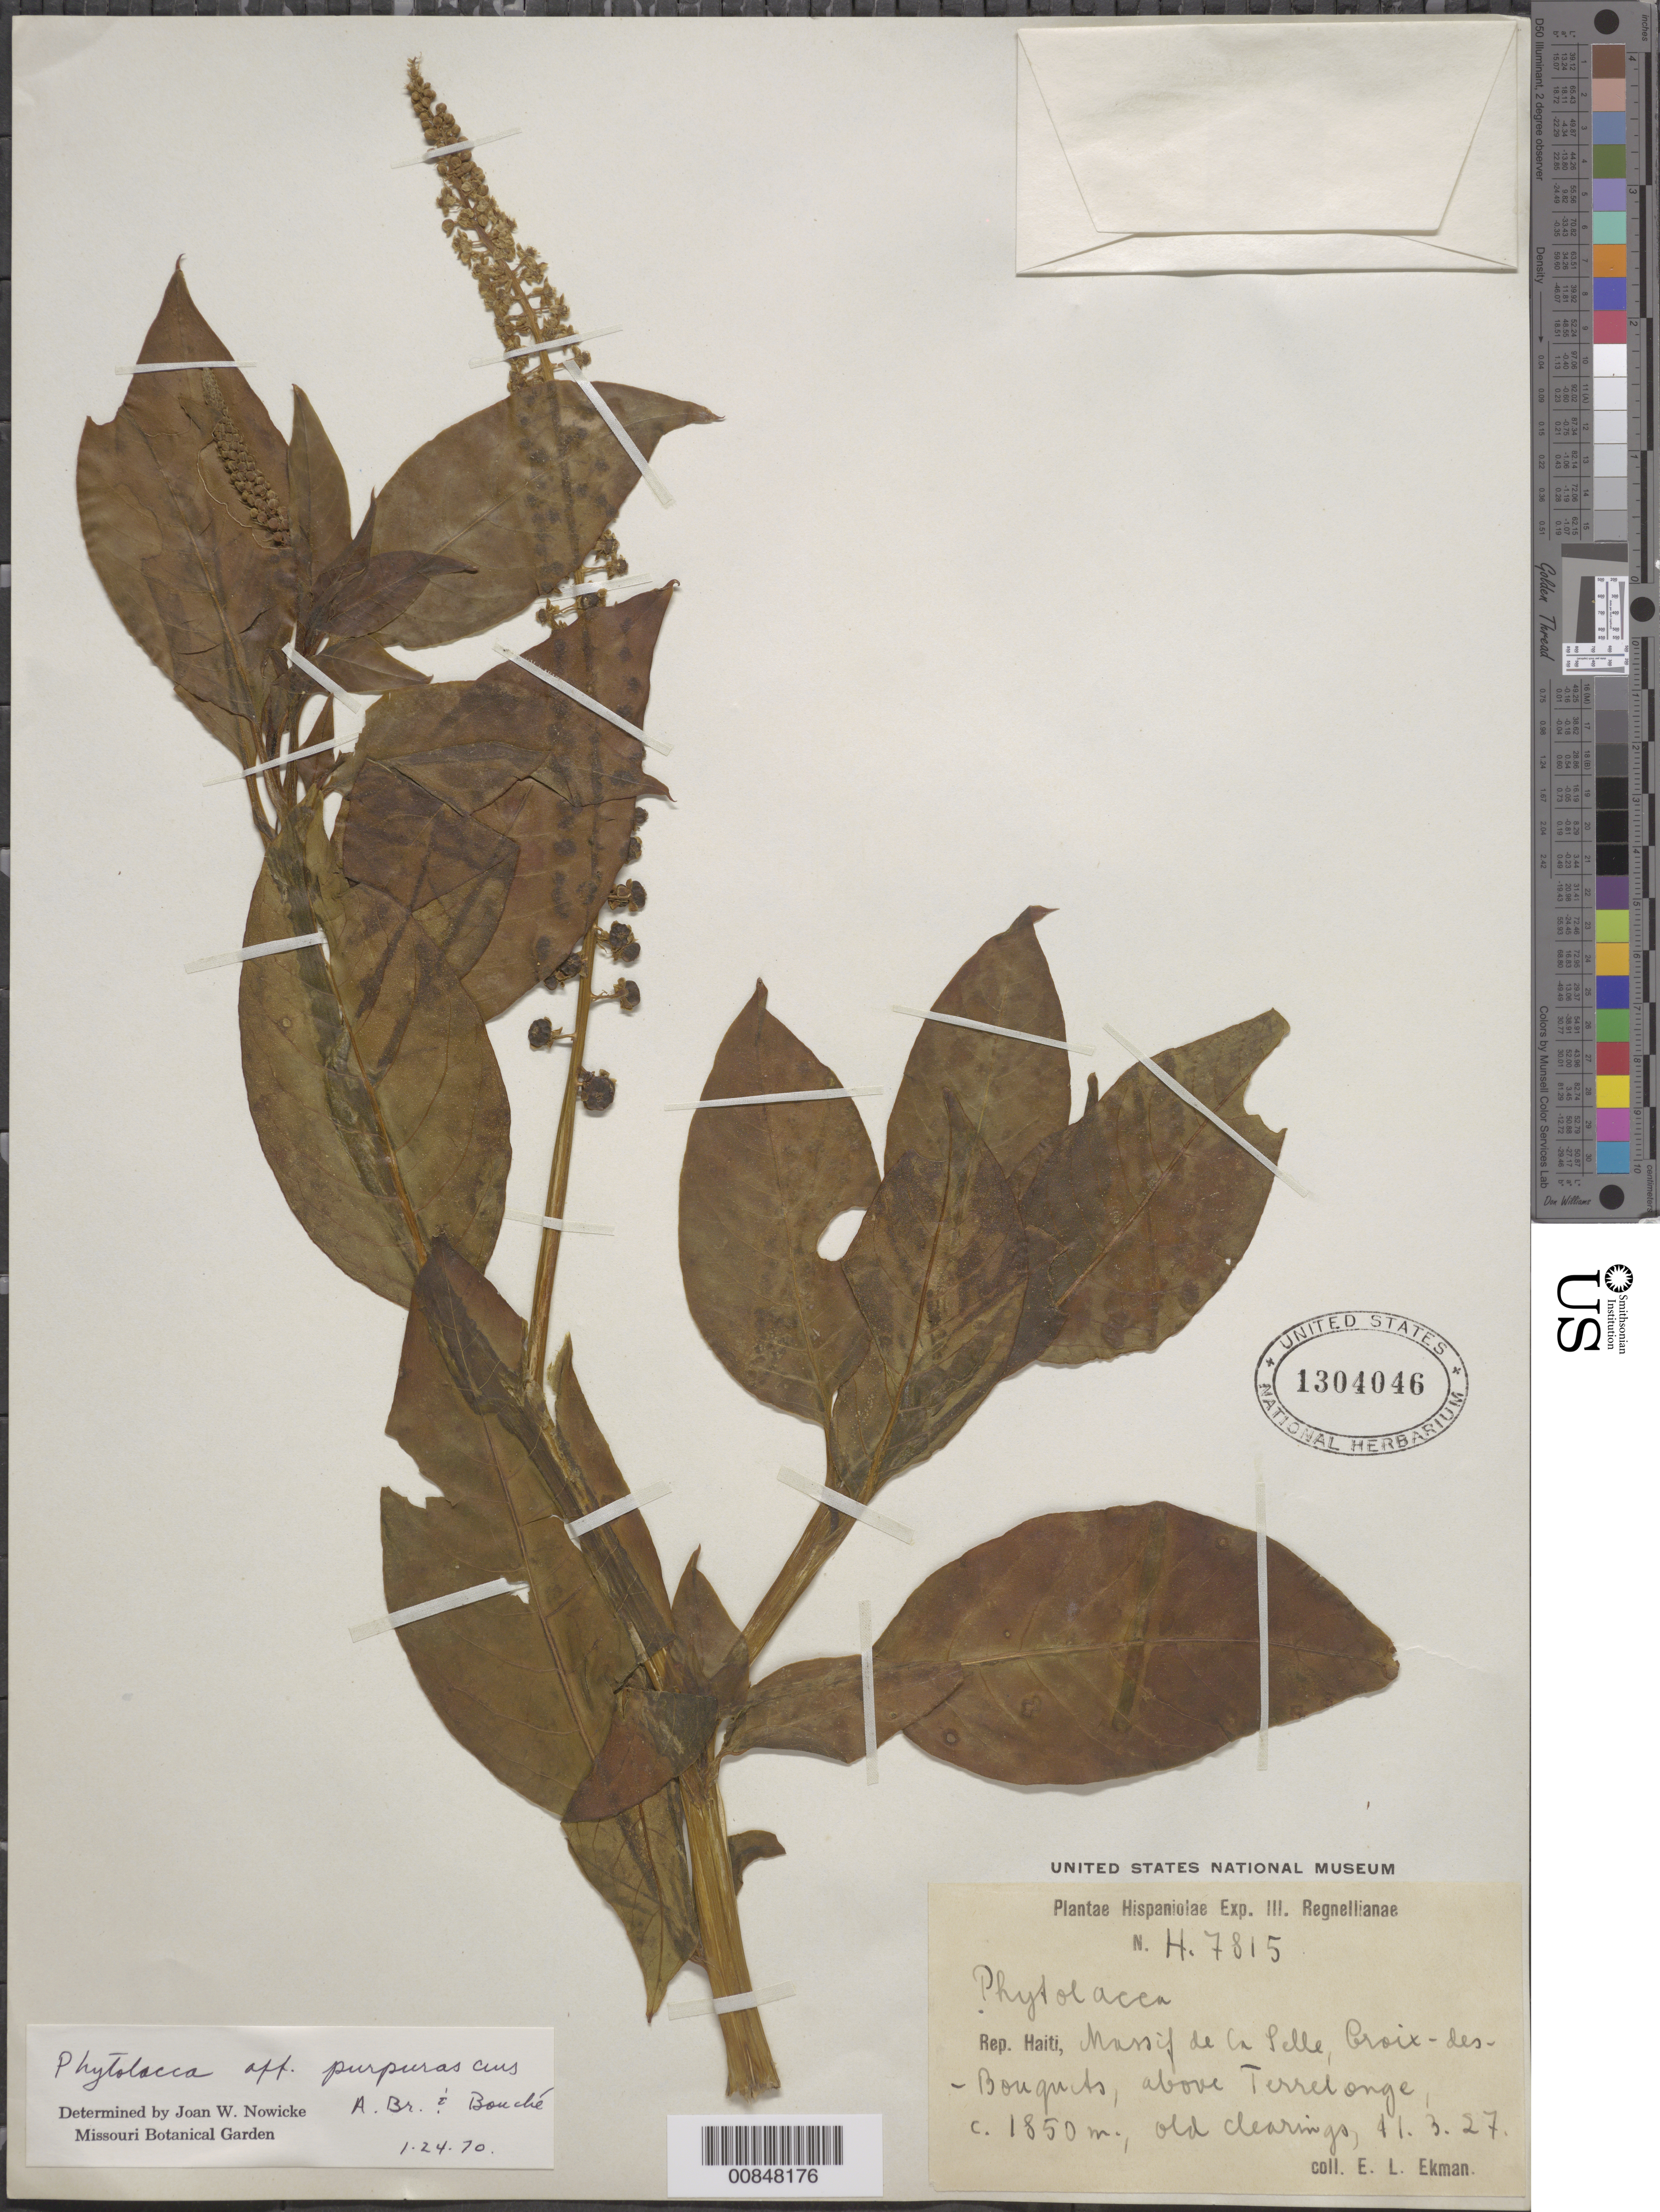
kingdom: Plantae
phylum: Tracheophyta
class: Magnoliopsida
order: Caryophyllales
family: Phytolaccaceae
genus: Phytolacca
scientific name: Phytolacca icosandra var. icosandra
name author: L.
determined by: Nowicke, J. W., (US), NMNH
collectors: E. L. Ekman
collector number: H 7815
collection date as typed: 11 Mar 1927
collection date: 1927-03-11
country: Haiti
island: Hispaniola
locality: Massif de la Selle, Croix des Bouquets, above Terrelonge.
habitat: Old clearings.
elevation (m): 1850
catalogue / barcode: US 1304046